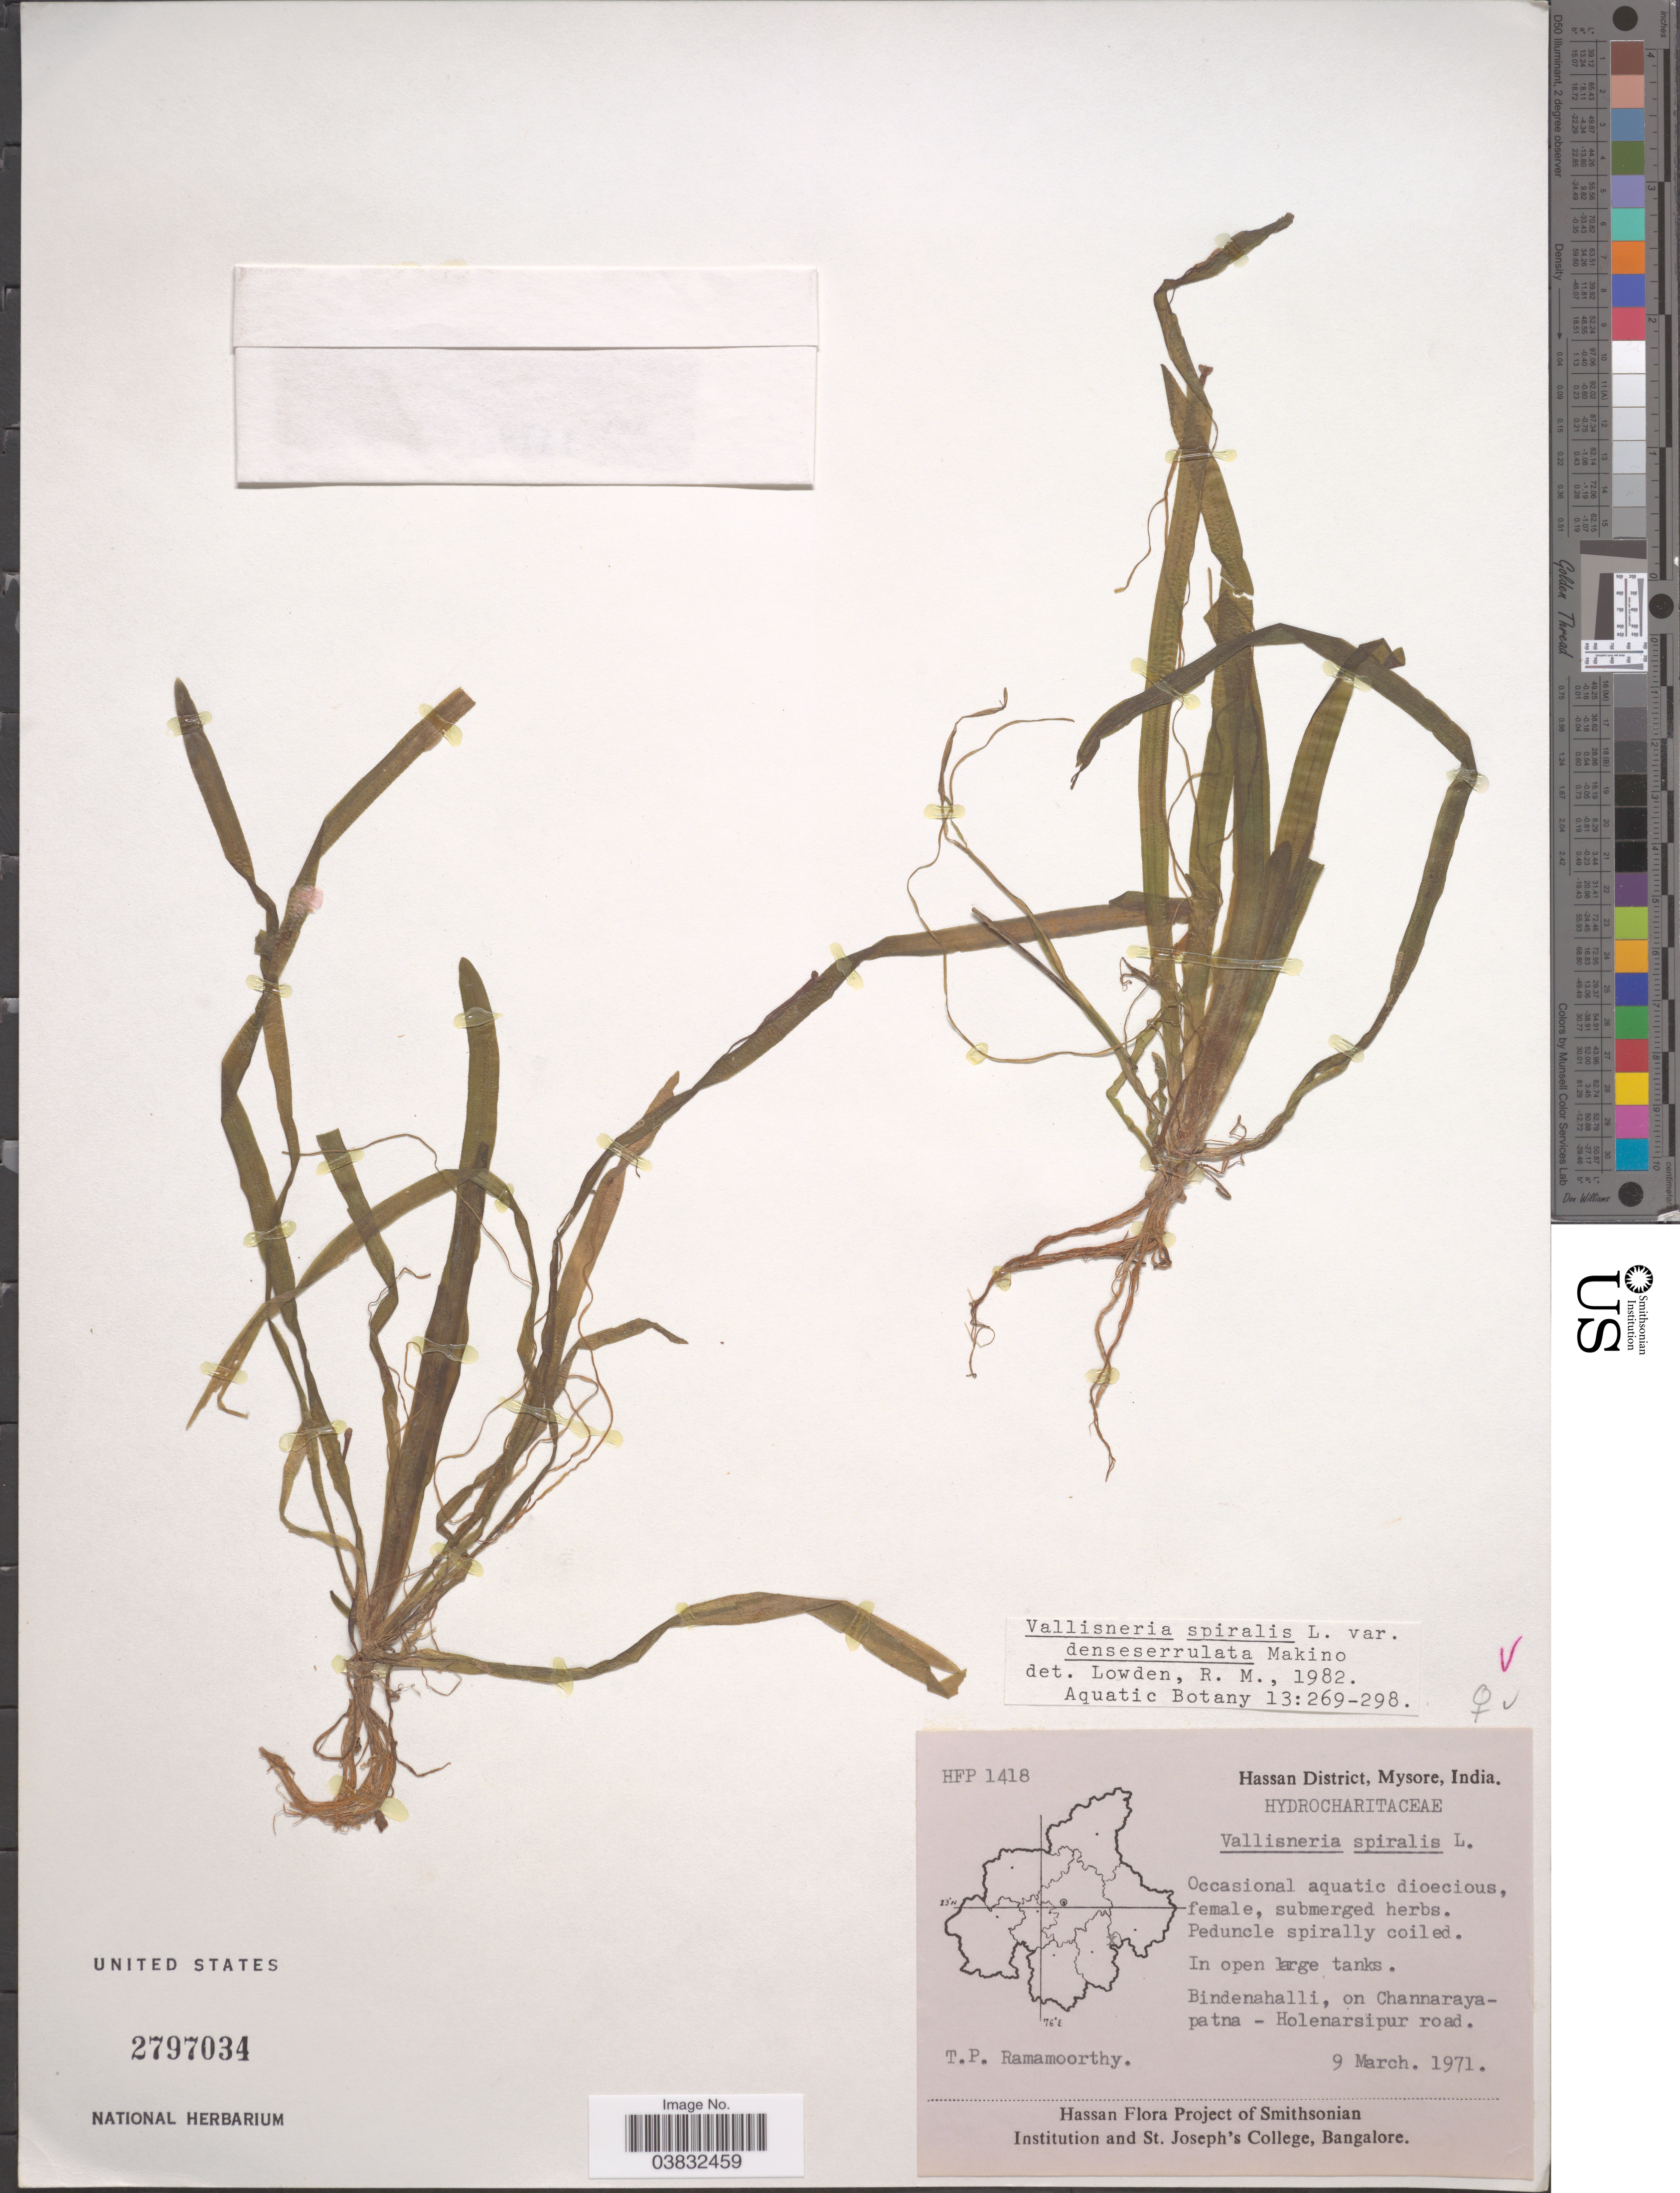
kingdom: Plantae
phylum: Tracheophyta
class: Liliopsida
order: Alismatales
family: Hydrocharitaceae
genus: Vallisneria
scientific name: Vallisneria spiralis var. denseserrulata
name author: Makino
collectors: T. P. Ramamoorthy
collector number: HFP1418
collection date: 1971-03-09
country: India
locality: Hassan District, Mysore. Bindenahalli, on Channarayapatna - Holenarsipur road.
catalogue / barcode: US 2797034